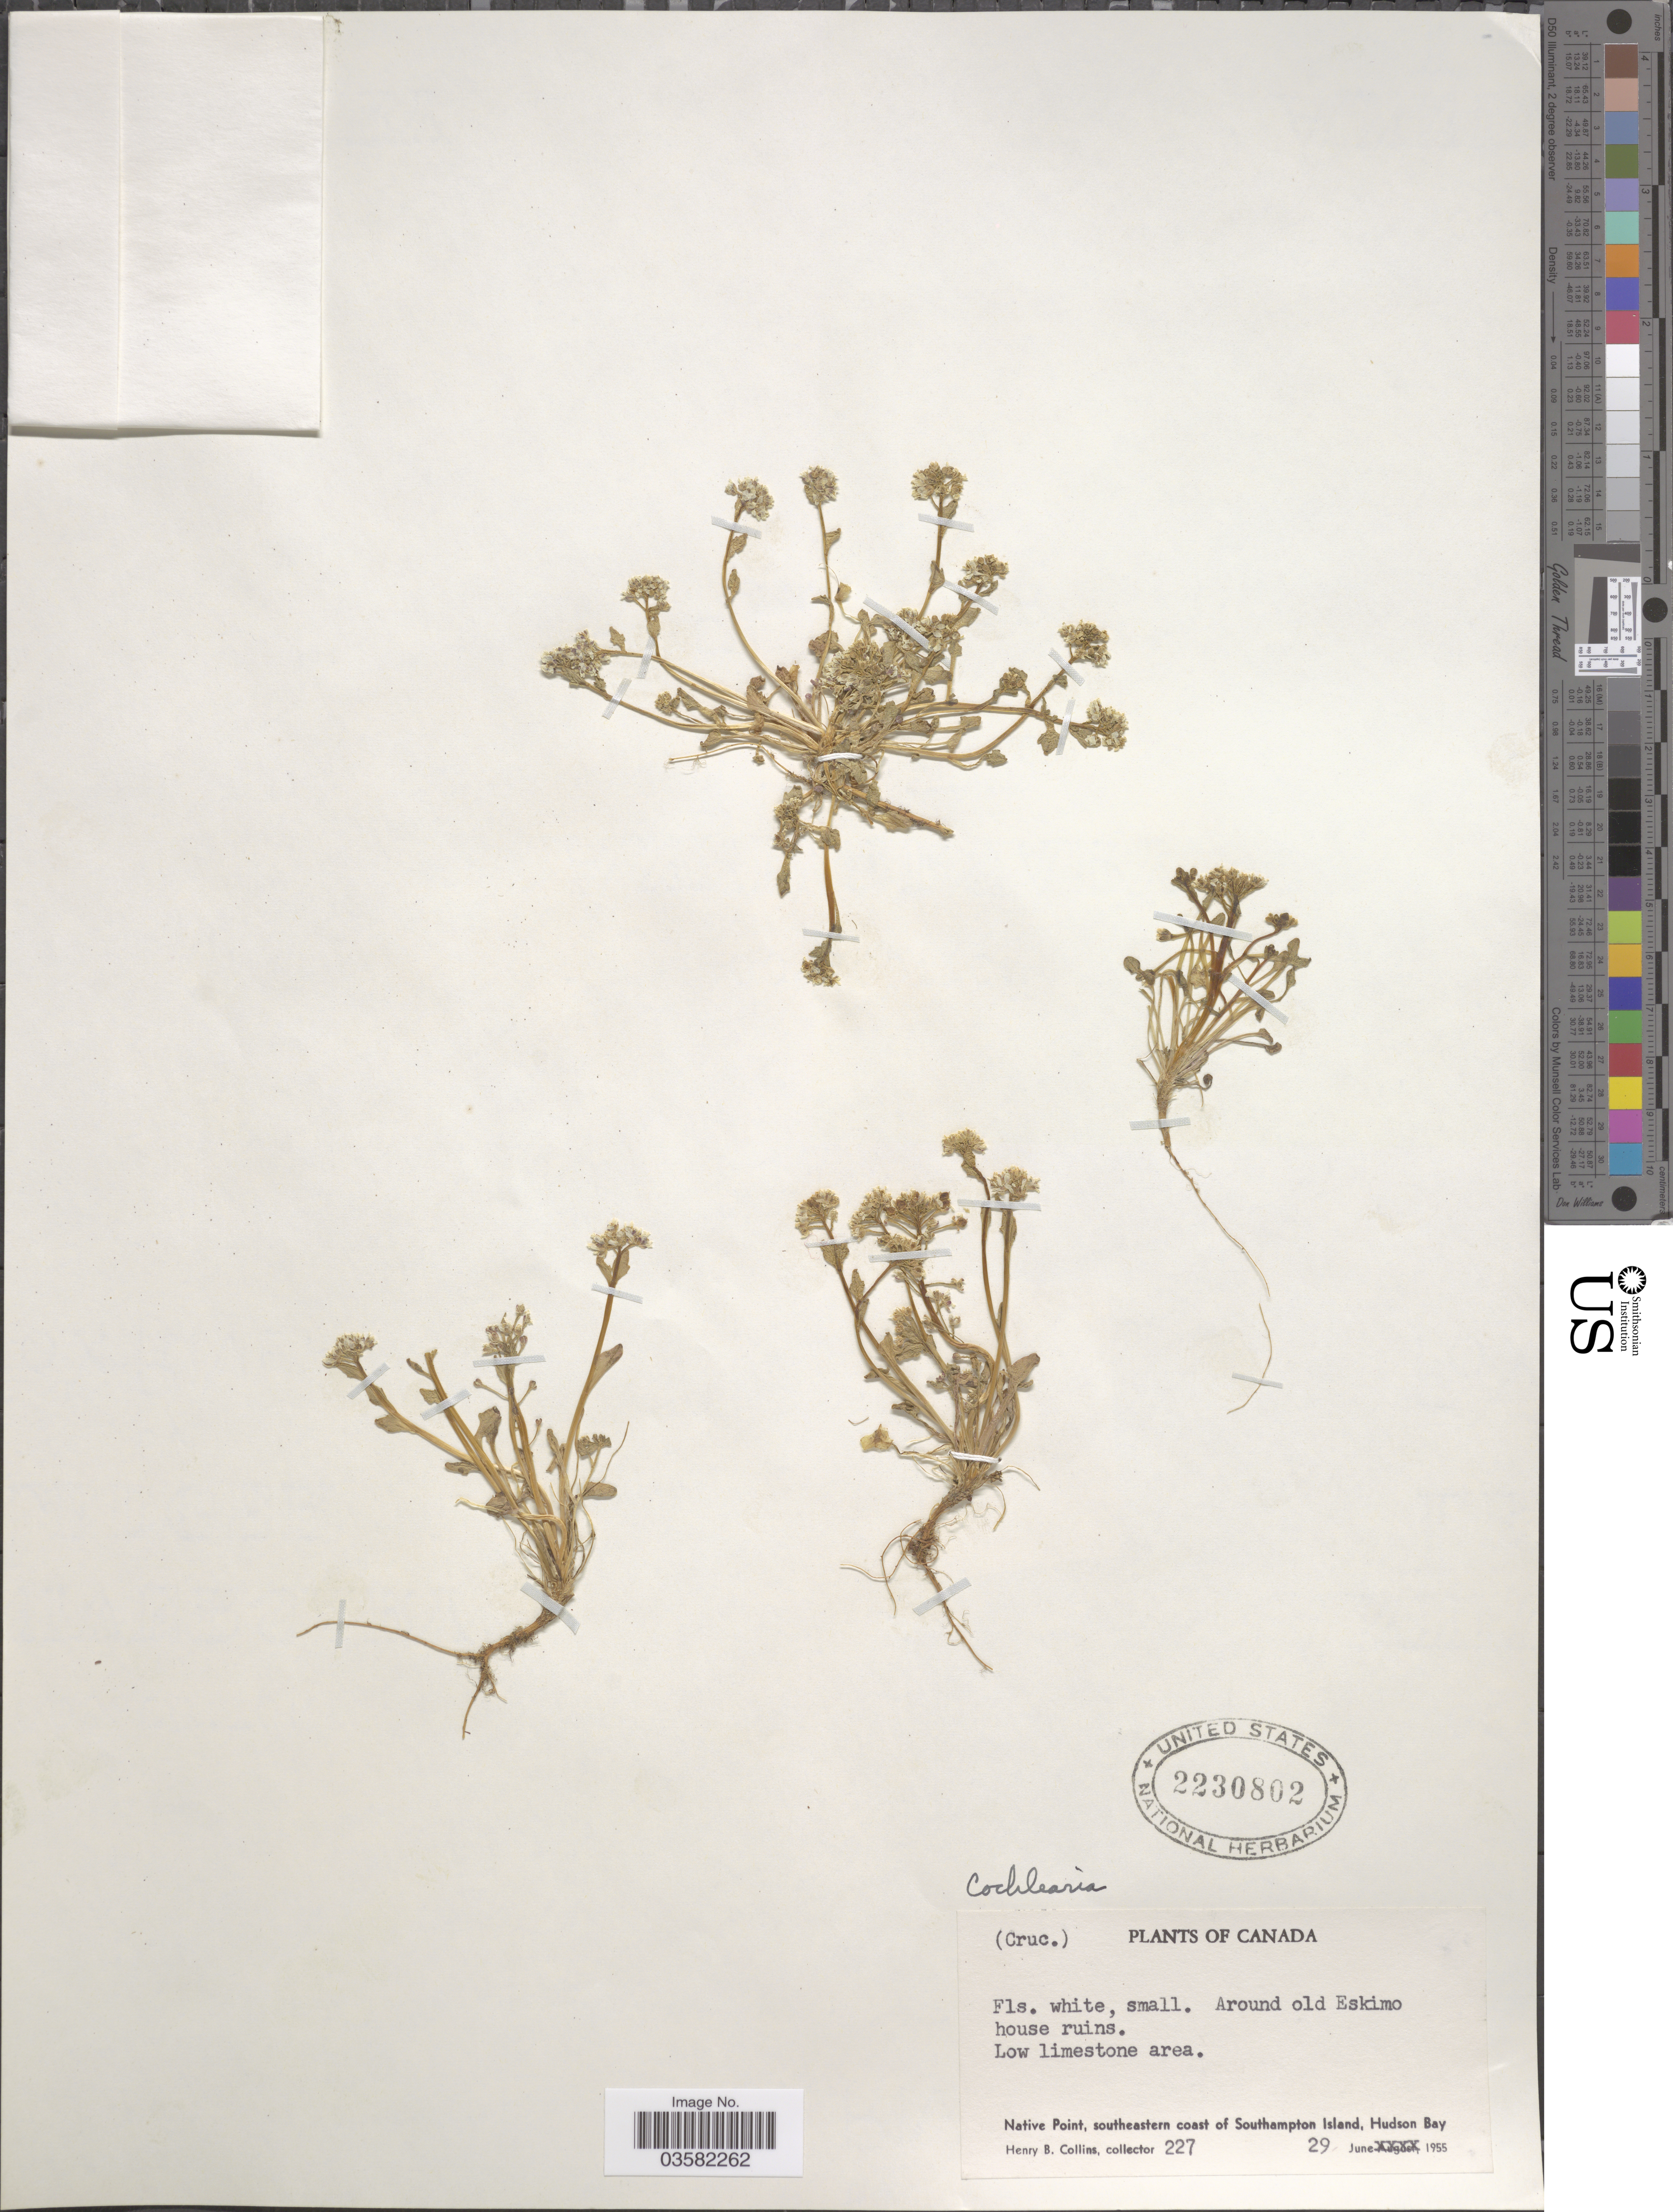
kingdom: Plantae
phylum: Tracheophyta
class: Magnoliopsida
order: Brassicales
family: Brassicaceae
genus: Cochlearia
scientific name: Cochlearia sp.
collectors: H. Collins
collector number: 227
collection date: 1955-06-29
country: Canada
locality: Around old Eskimo house ruins. Native Point, southeastern coast of Southampton Island, Hudson Bay.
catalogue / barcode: US 2230802